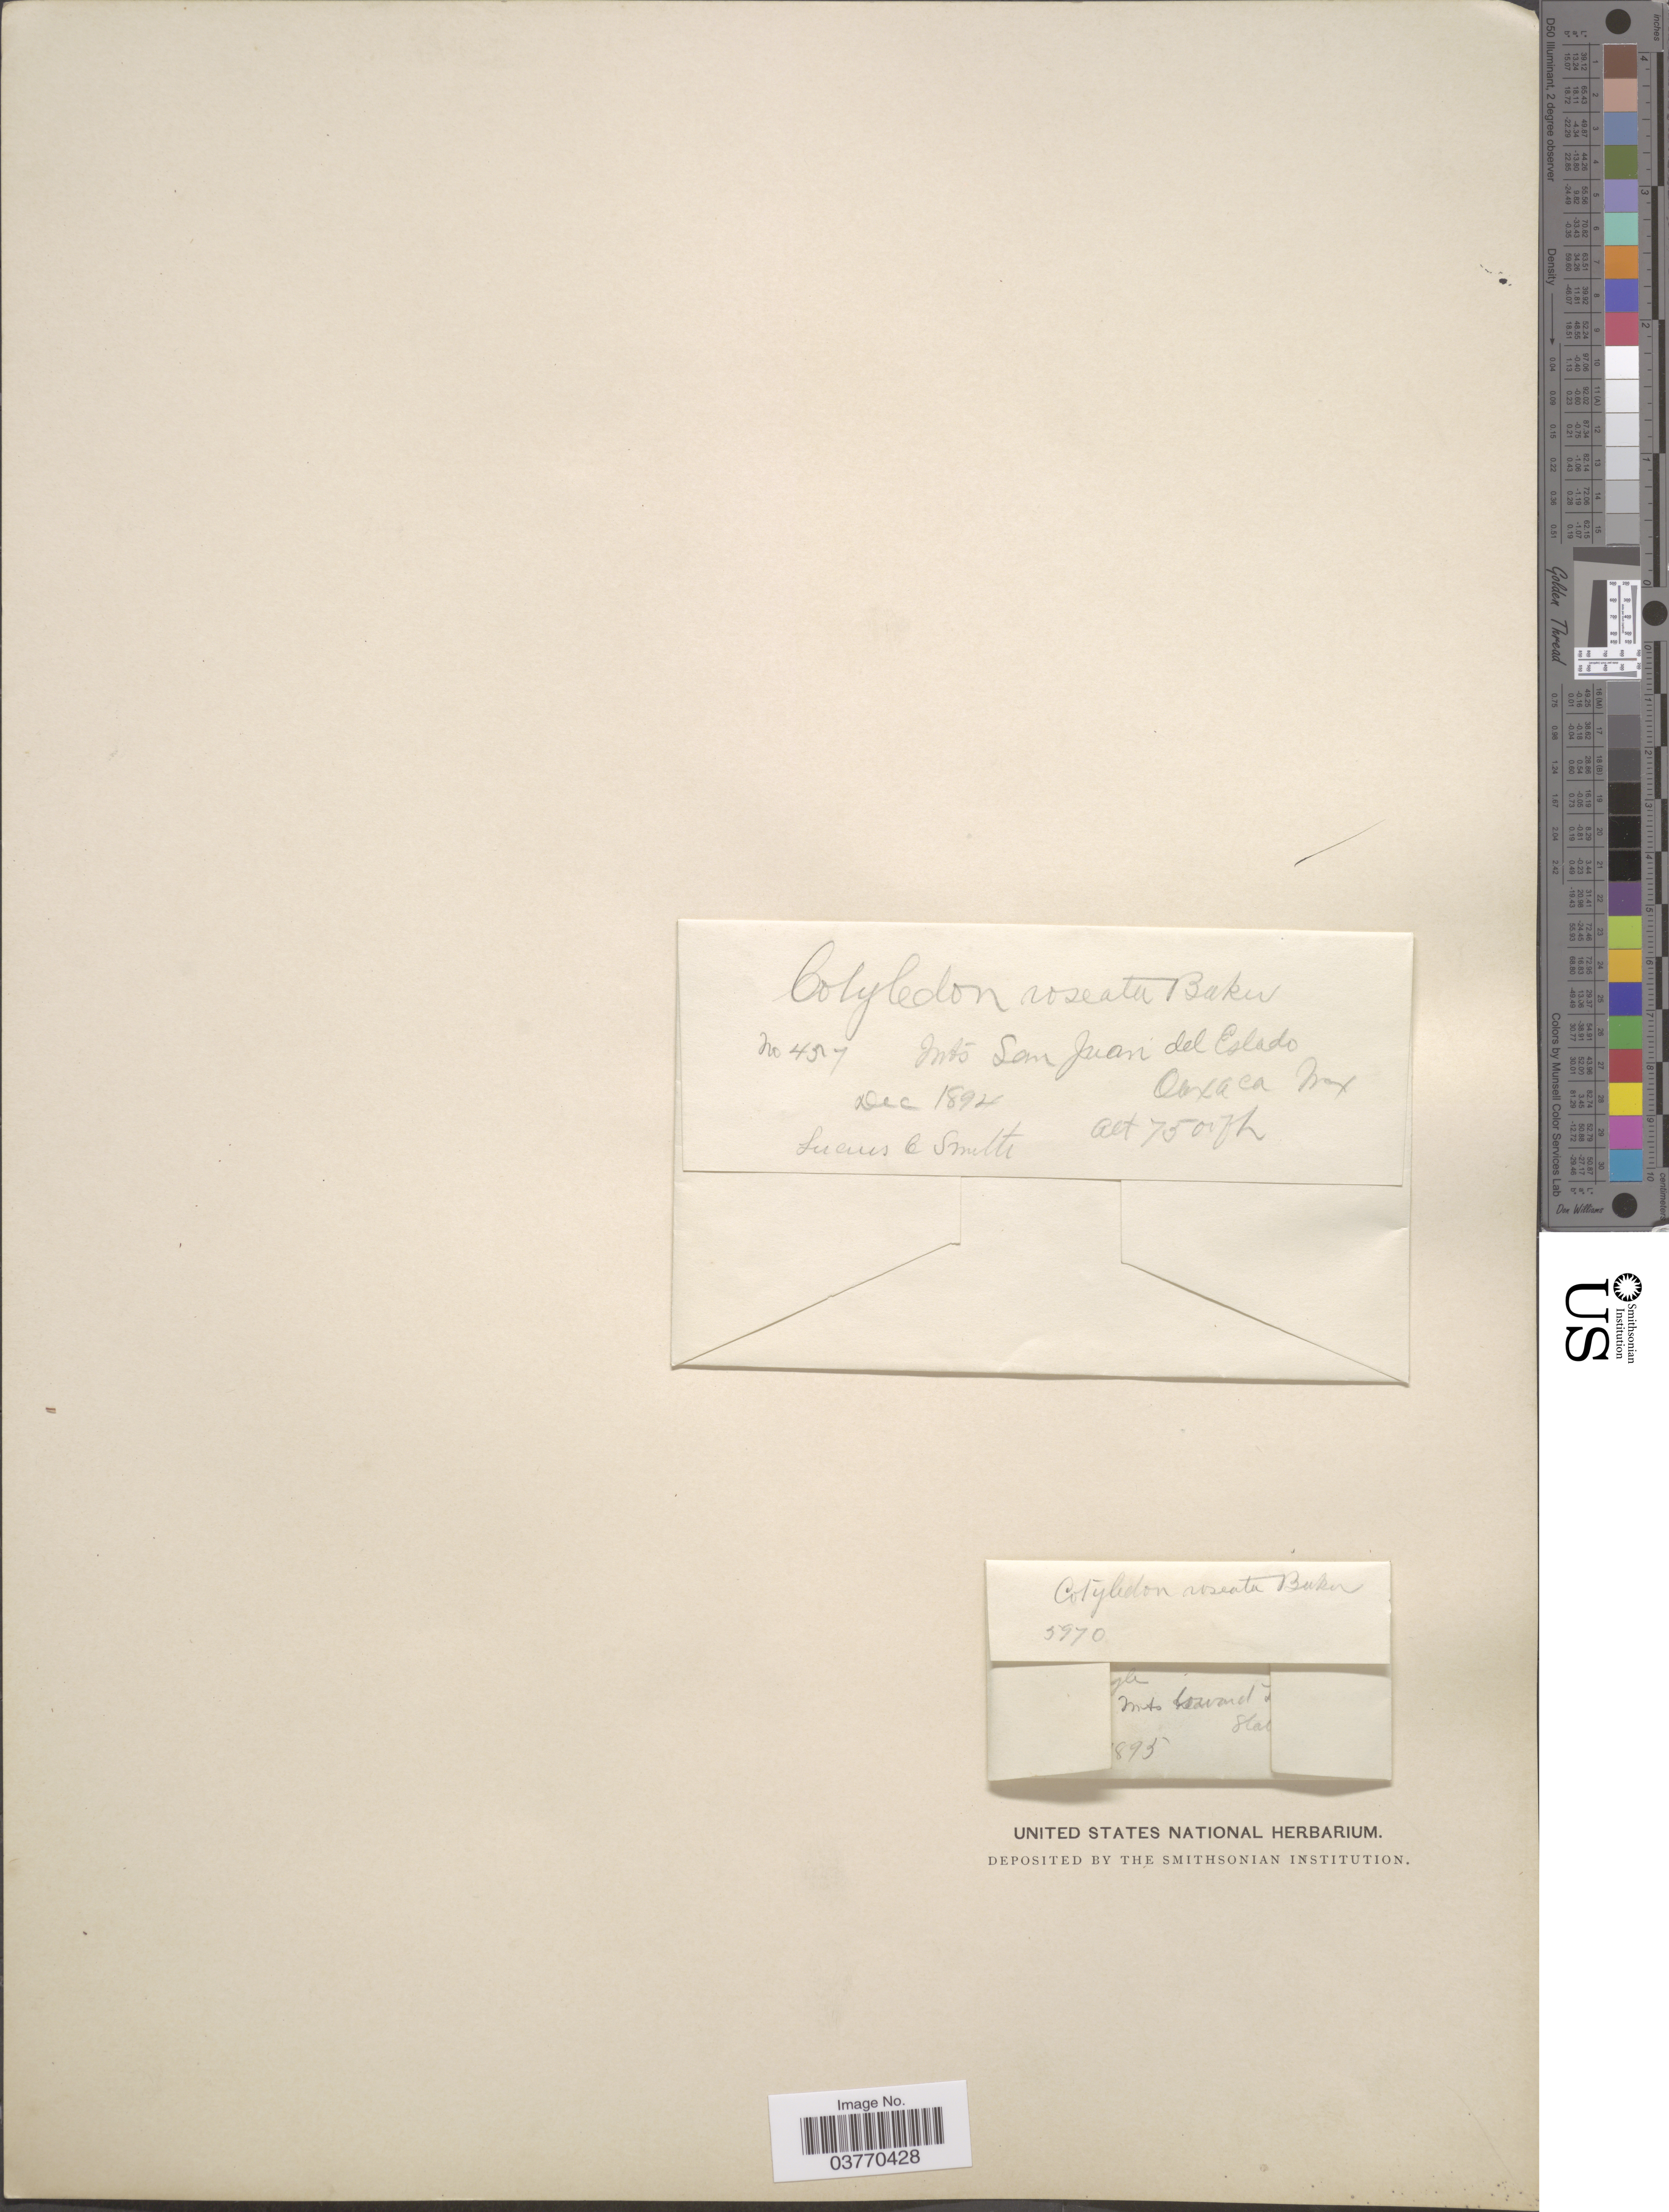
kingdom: Plantae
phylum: Tracheophyta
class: Magnoliopsida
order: Saxifragales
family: Crassulaceae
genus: Echeveria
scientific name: Echeveria rosea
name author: Lindl.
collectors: L. C. Smith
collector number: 457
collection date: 1894-12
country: Mexico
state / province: Oaxaca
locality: Mts San Juan del Estado.